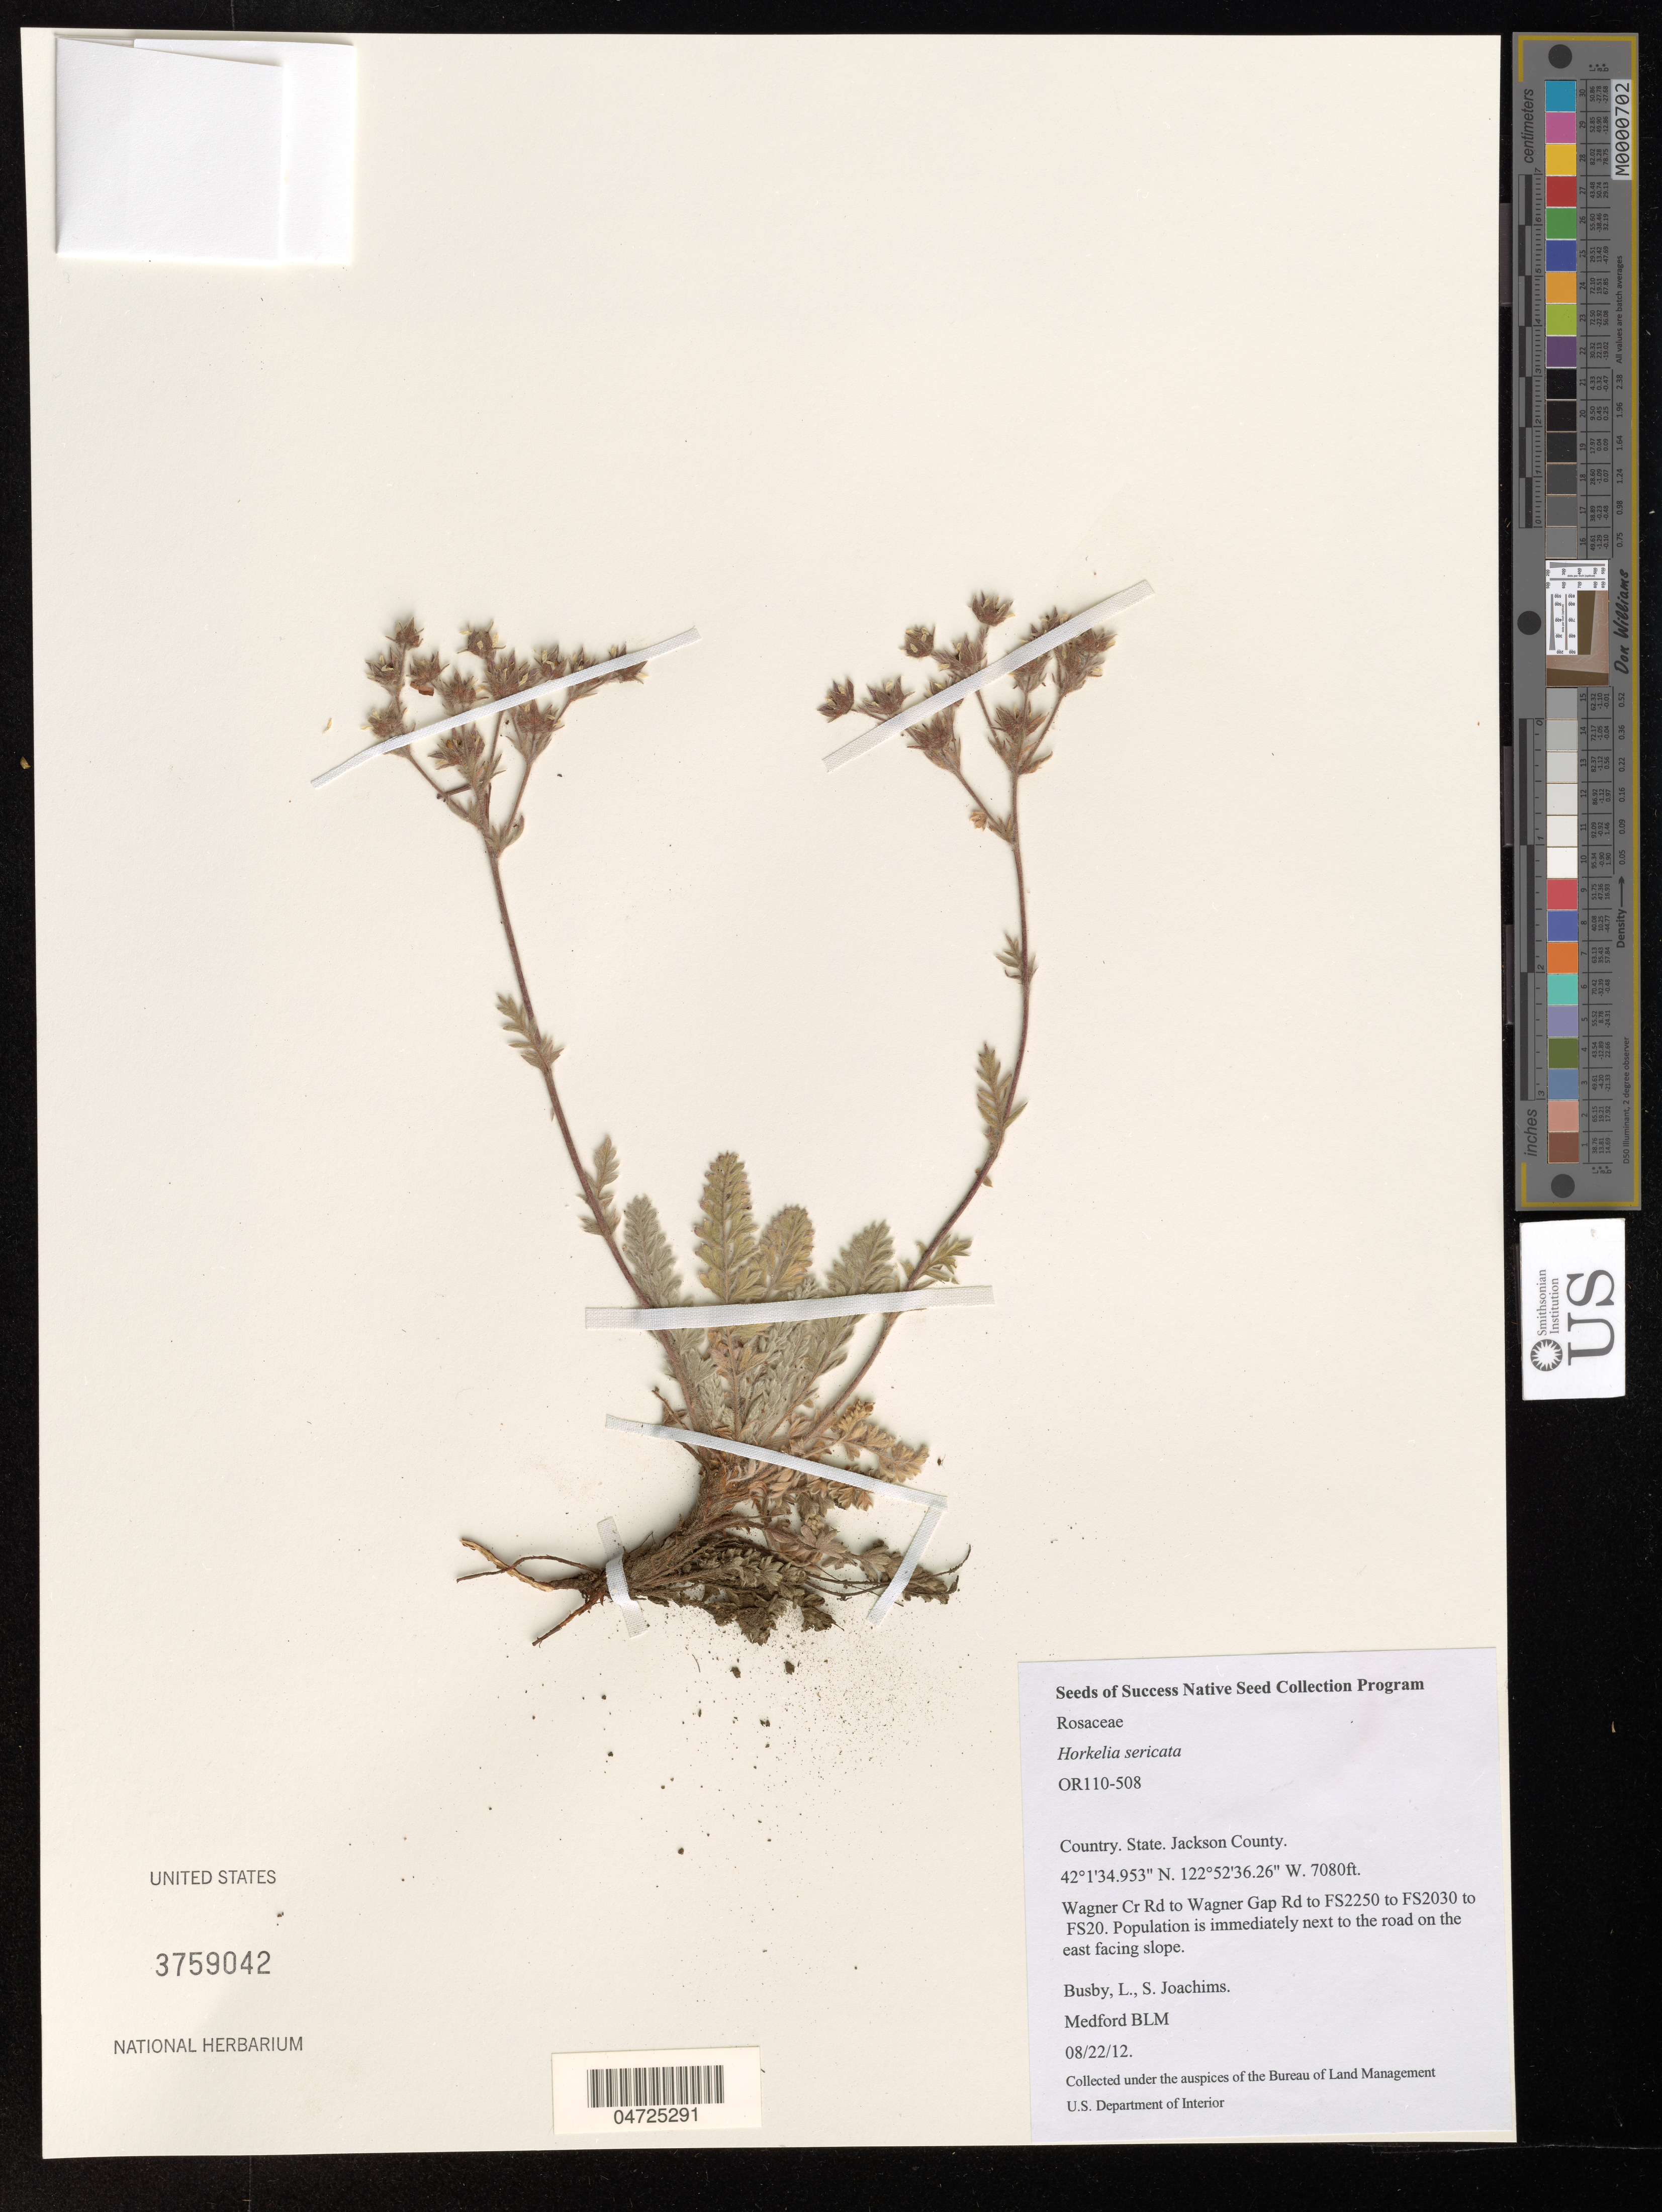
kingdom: Plantae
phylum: Tracheophyta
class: Magnoliopsida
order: Rosales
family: Rosaceae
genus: Horkelia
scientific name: Horkelia sericata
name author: S. Watson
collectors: L. Busby & S. Joachims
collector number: OR110-508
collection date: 2012-08-22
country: United States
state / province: Oregon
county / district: Jackson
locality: Jackson County. Wagner Cr Rd to Wagner Gap Rd to FS2250 to FS2030 to FS20. Population is immediately next to the road on the east facing slope.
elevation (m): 2158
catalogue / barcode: US 3759042